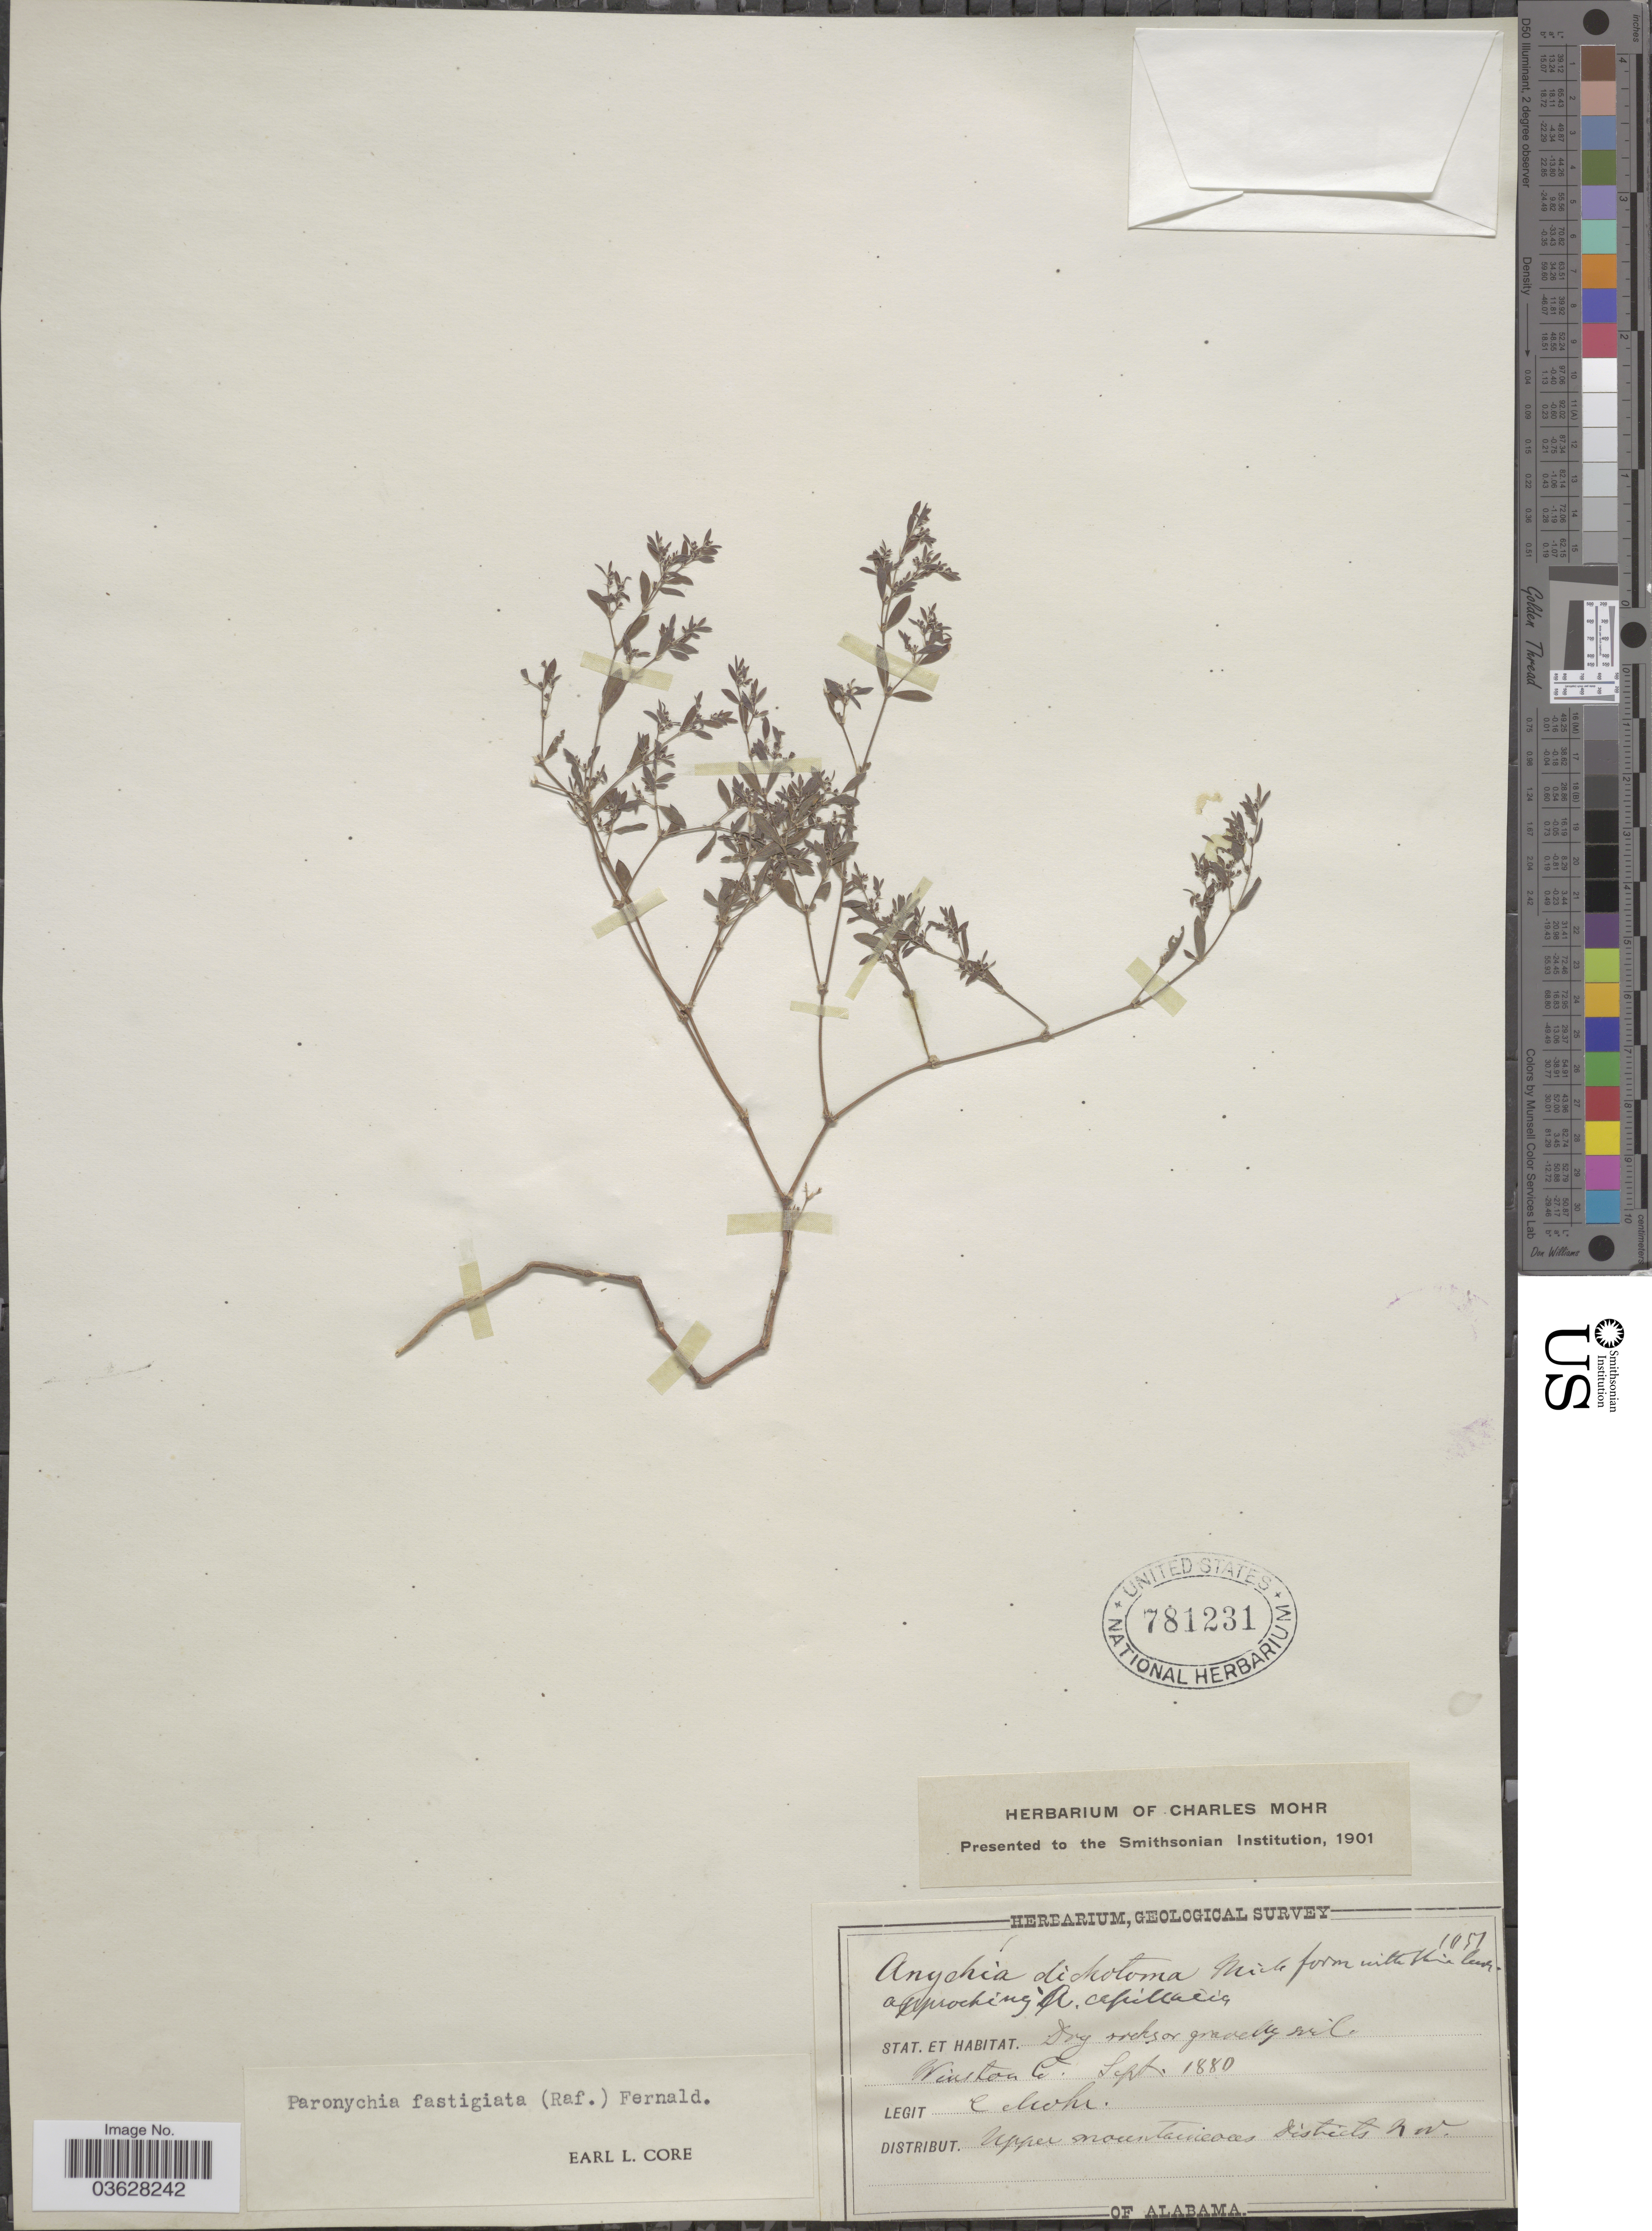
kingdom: Plantae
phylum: Tracheophyta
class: Magnoliopsida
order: Caryophyllales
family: Caryophyllaceae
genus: Paronychia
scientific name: Paronychia fastigiata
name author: (Raf.) Fernald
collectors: Mohr, C. T. (herbarium)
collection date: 1880-09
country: United States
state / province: Alabama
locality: Dry rocks or gravelly soil. Winston Co.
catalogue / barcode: US 781231